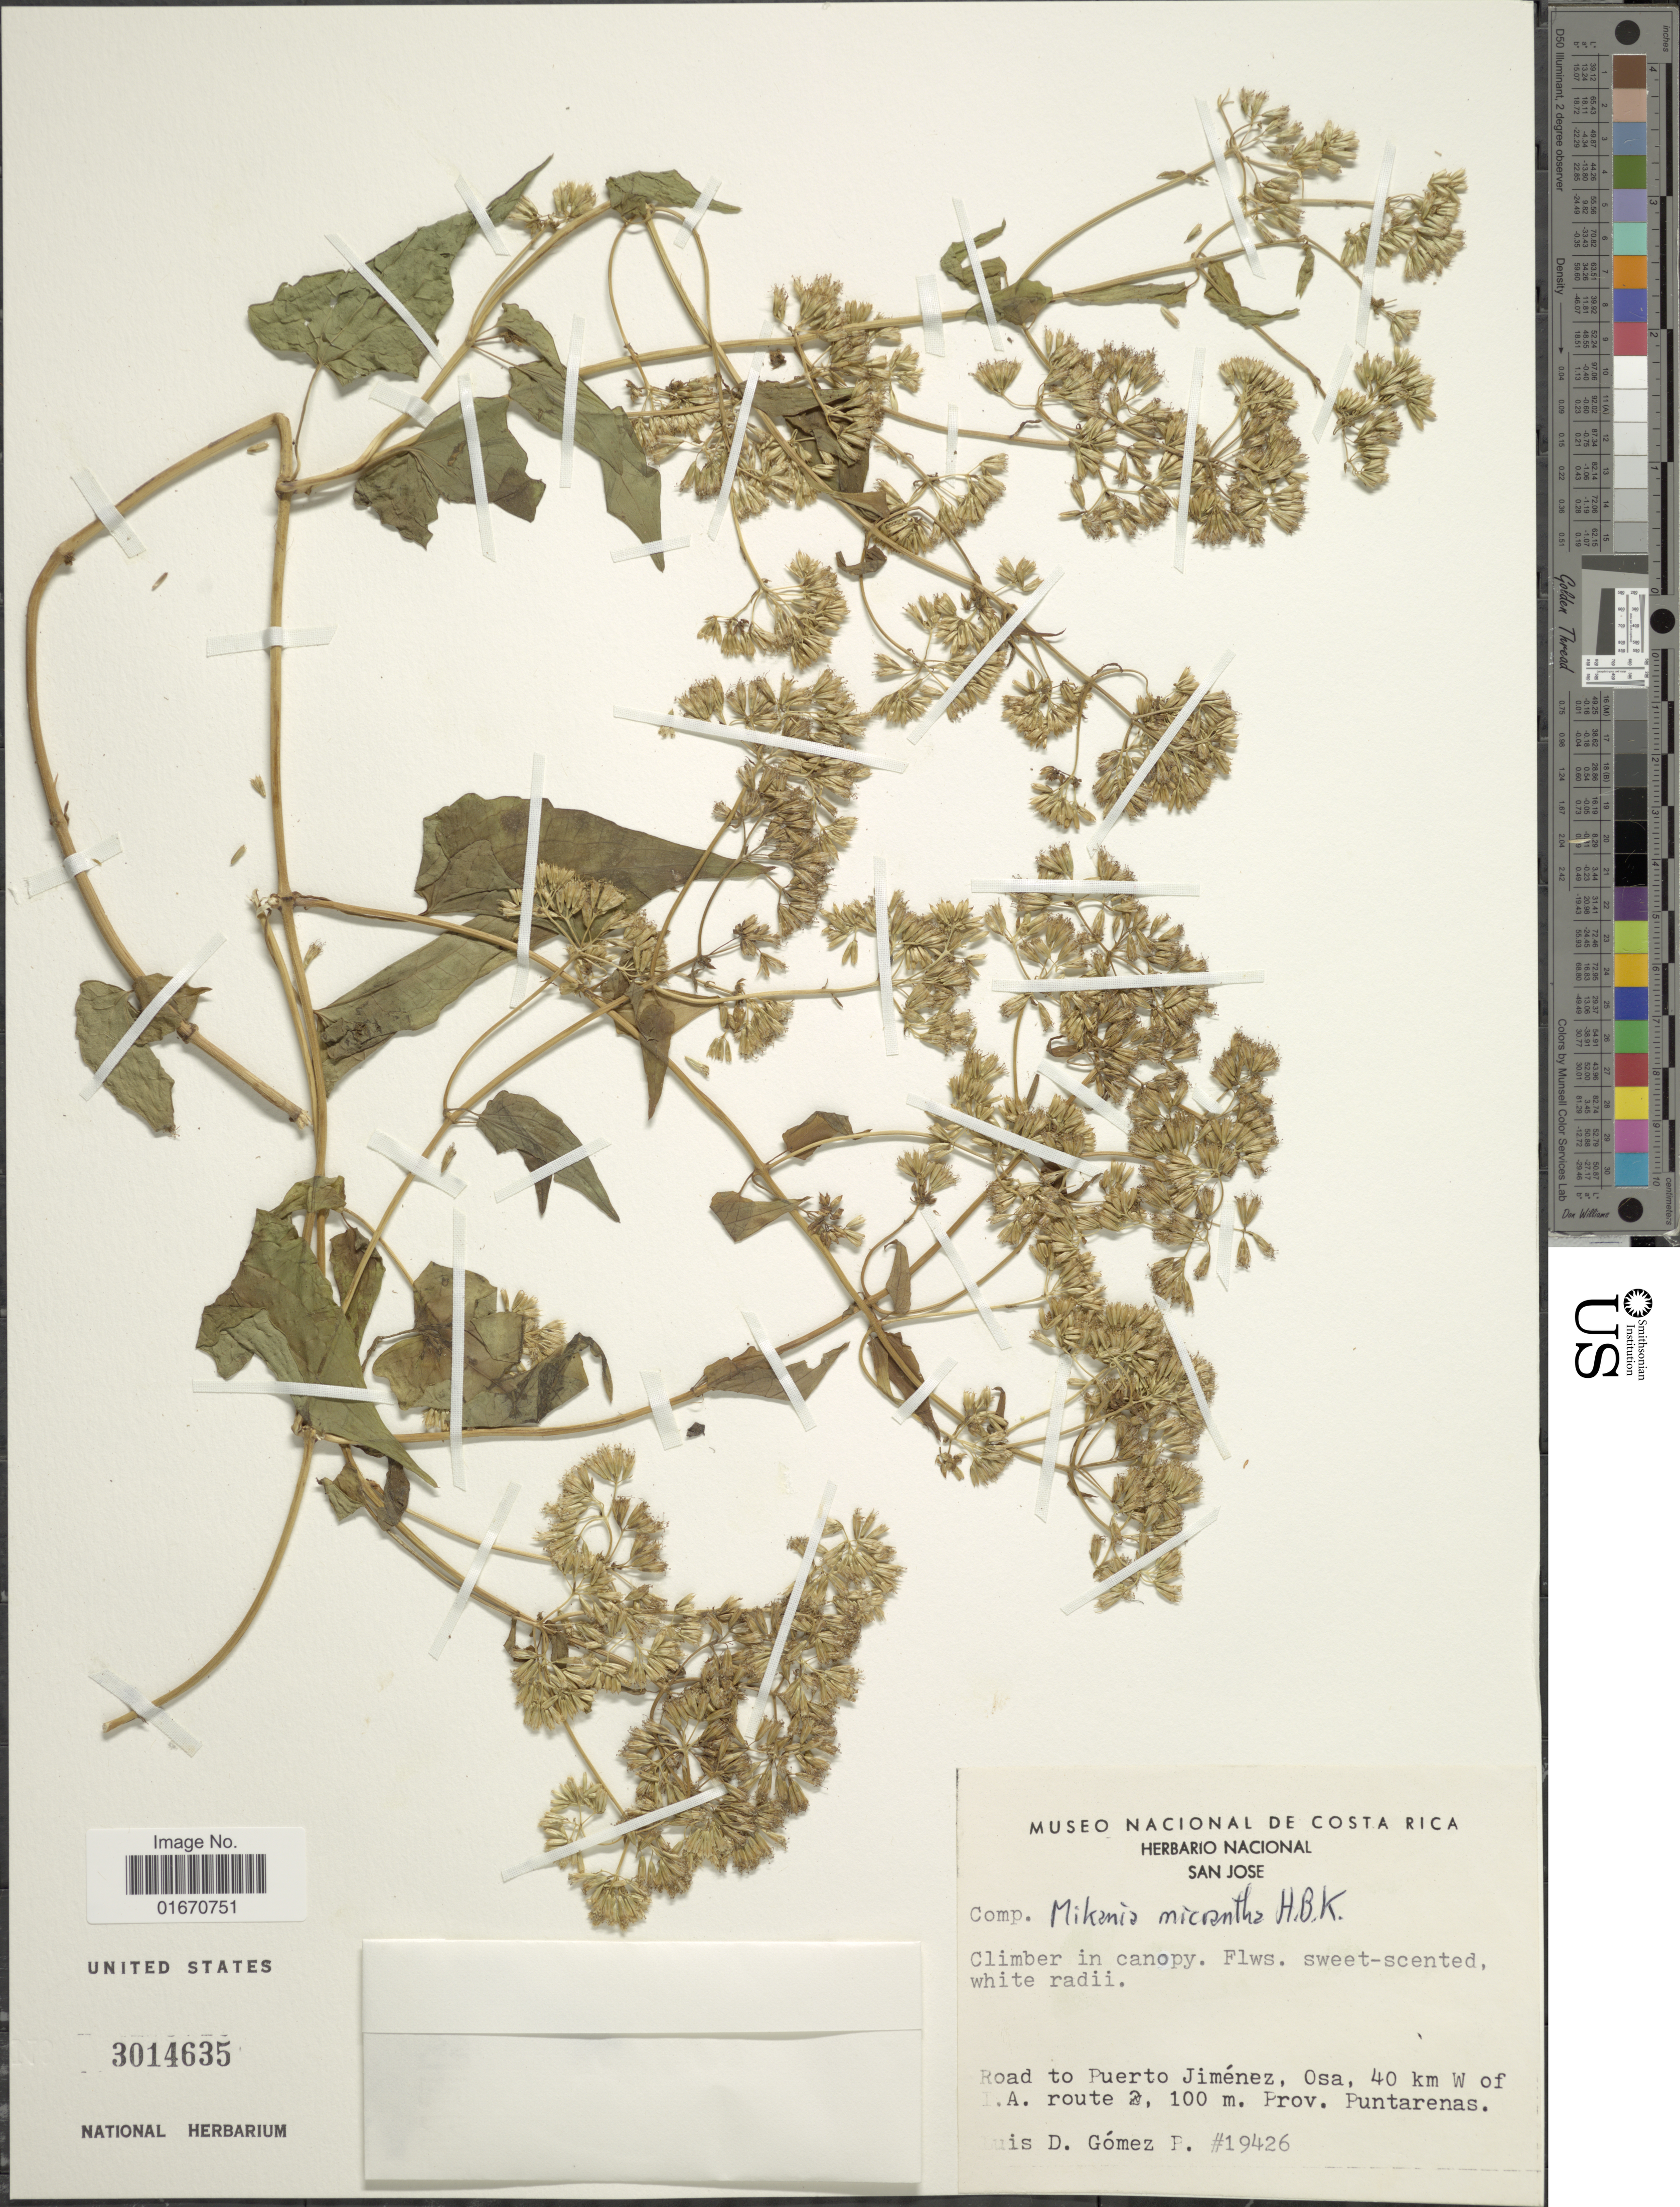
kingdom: Plantae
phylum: Tracheophyta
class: Magnoliopsida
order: Asterales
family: Asteraceae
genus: Mikania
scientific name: Mikania micrantha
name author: Kunth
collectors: L. D. Gómez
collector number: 19426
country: Costa Rica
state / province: Puntarenas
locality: Road to Puerto Jimenez, Osa, 40 km W of I. A. route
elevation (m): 100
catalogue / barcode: US 3014635